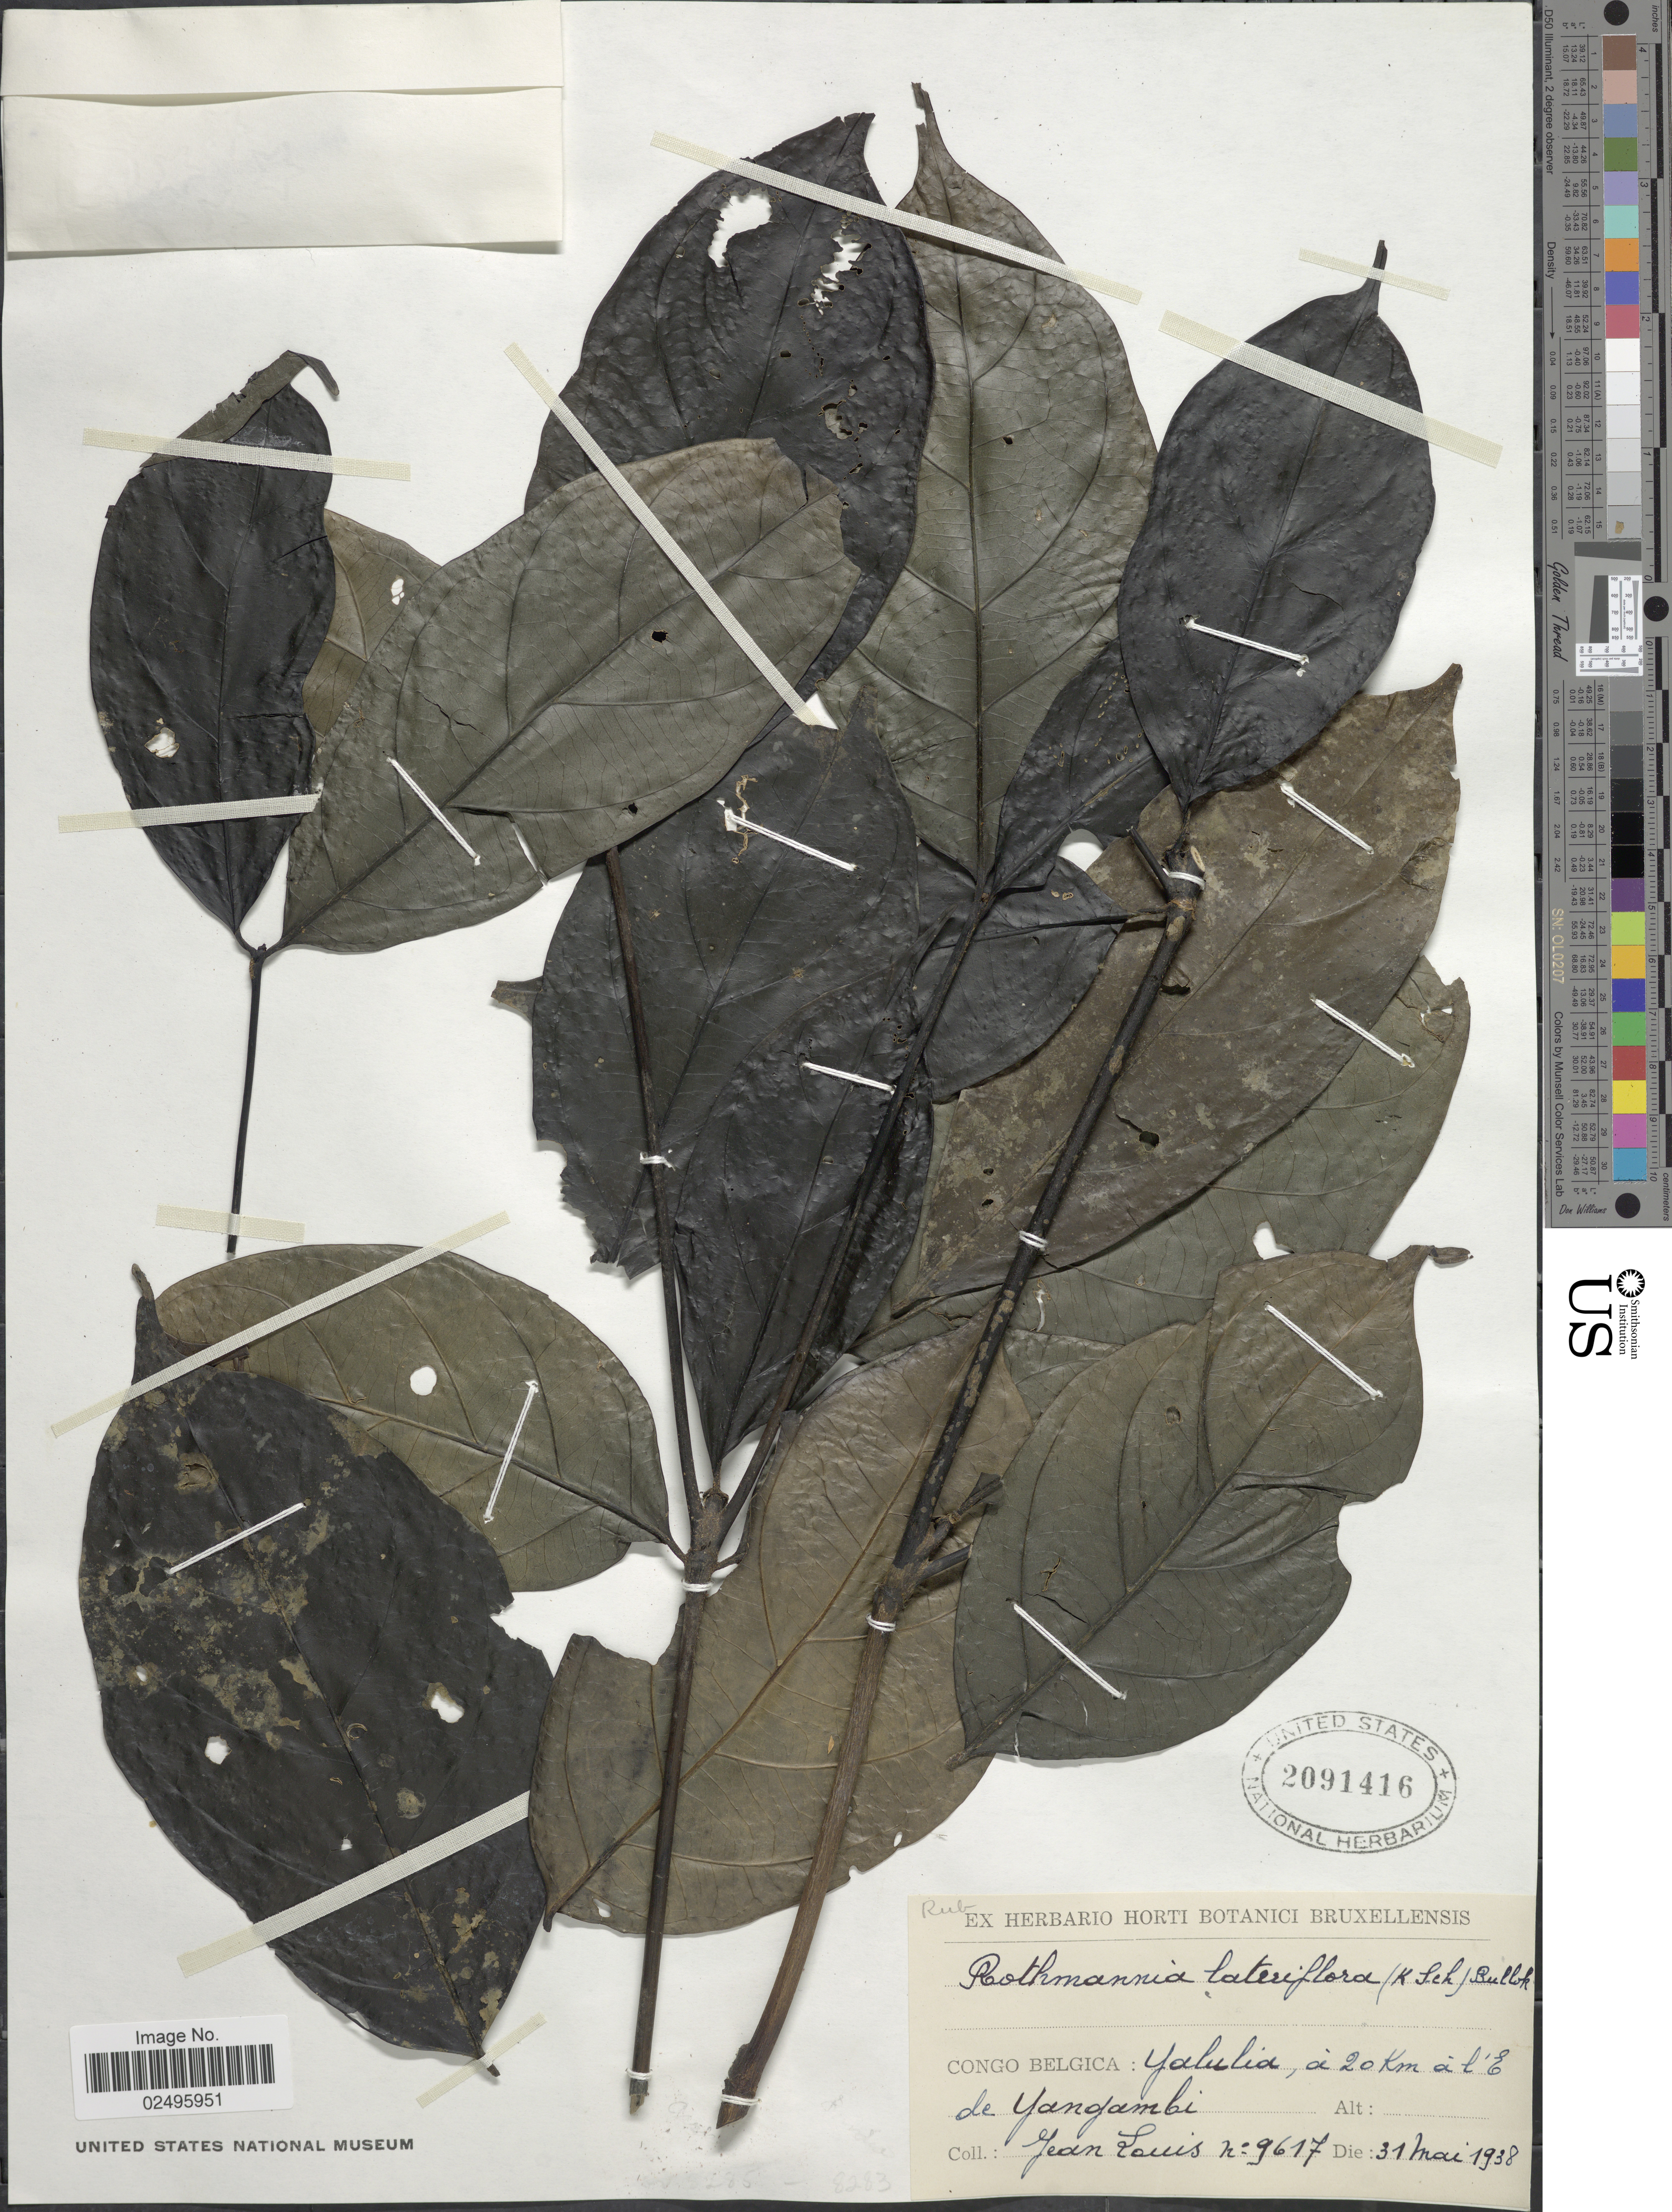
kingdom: Plantae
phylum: Tracheophyta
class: Magnoliopsida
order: Gentianales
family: Rubiaceae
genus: Rothmannia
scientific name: Rothmannia lateriflora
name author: (K. Schum.) Keay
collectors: J. Louis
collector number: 9617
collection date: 1938-05-31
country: Congo, Democratic Republic of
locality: Congo Belgica: Yalulia, a 20 km a l' E e Yangambi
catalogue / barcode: US 2091416